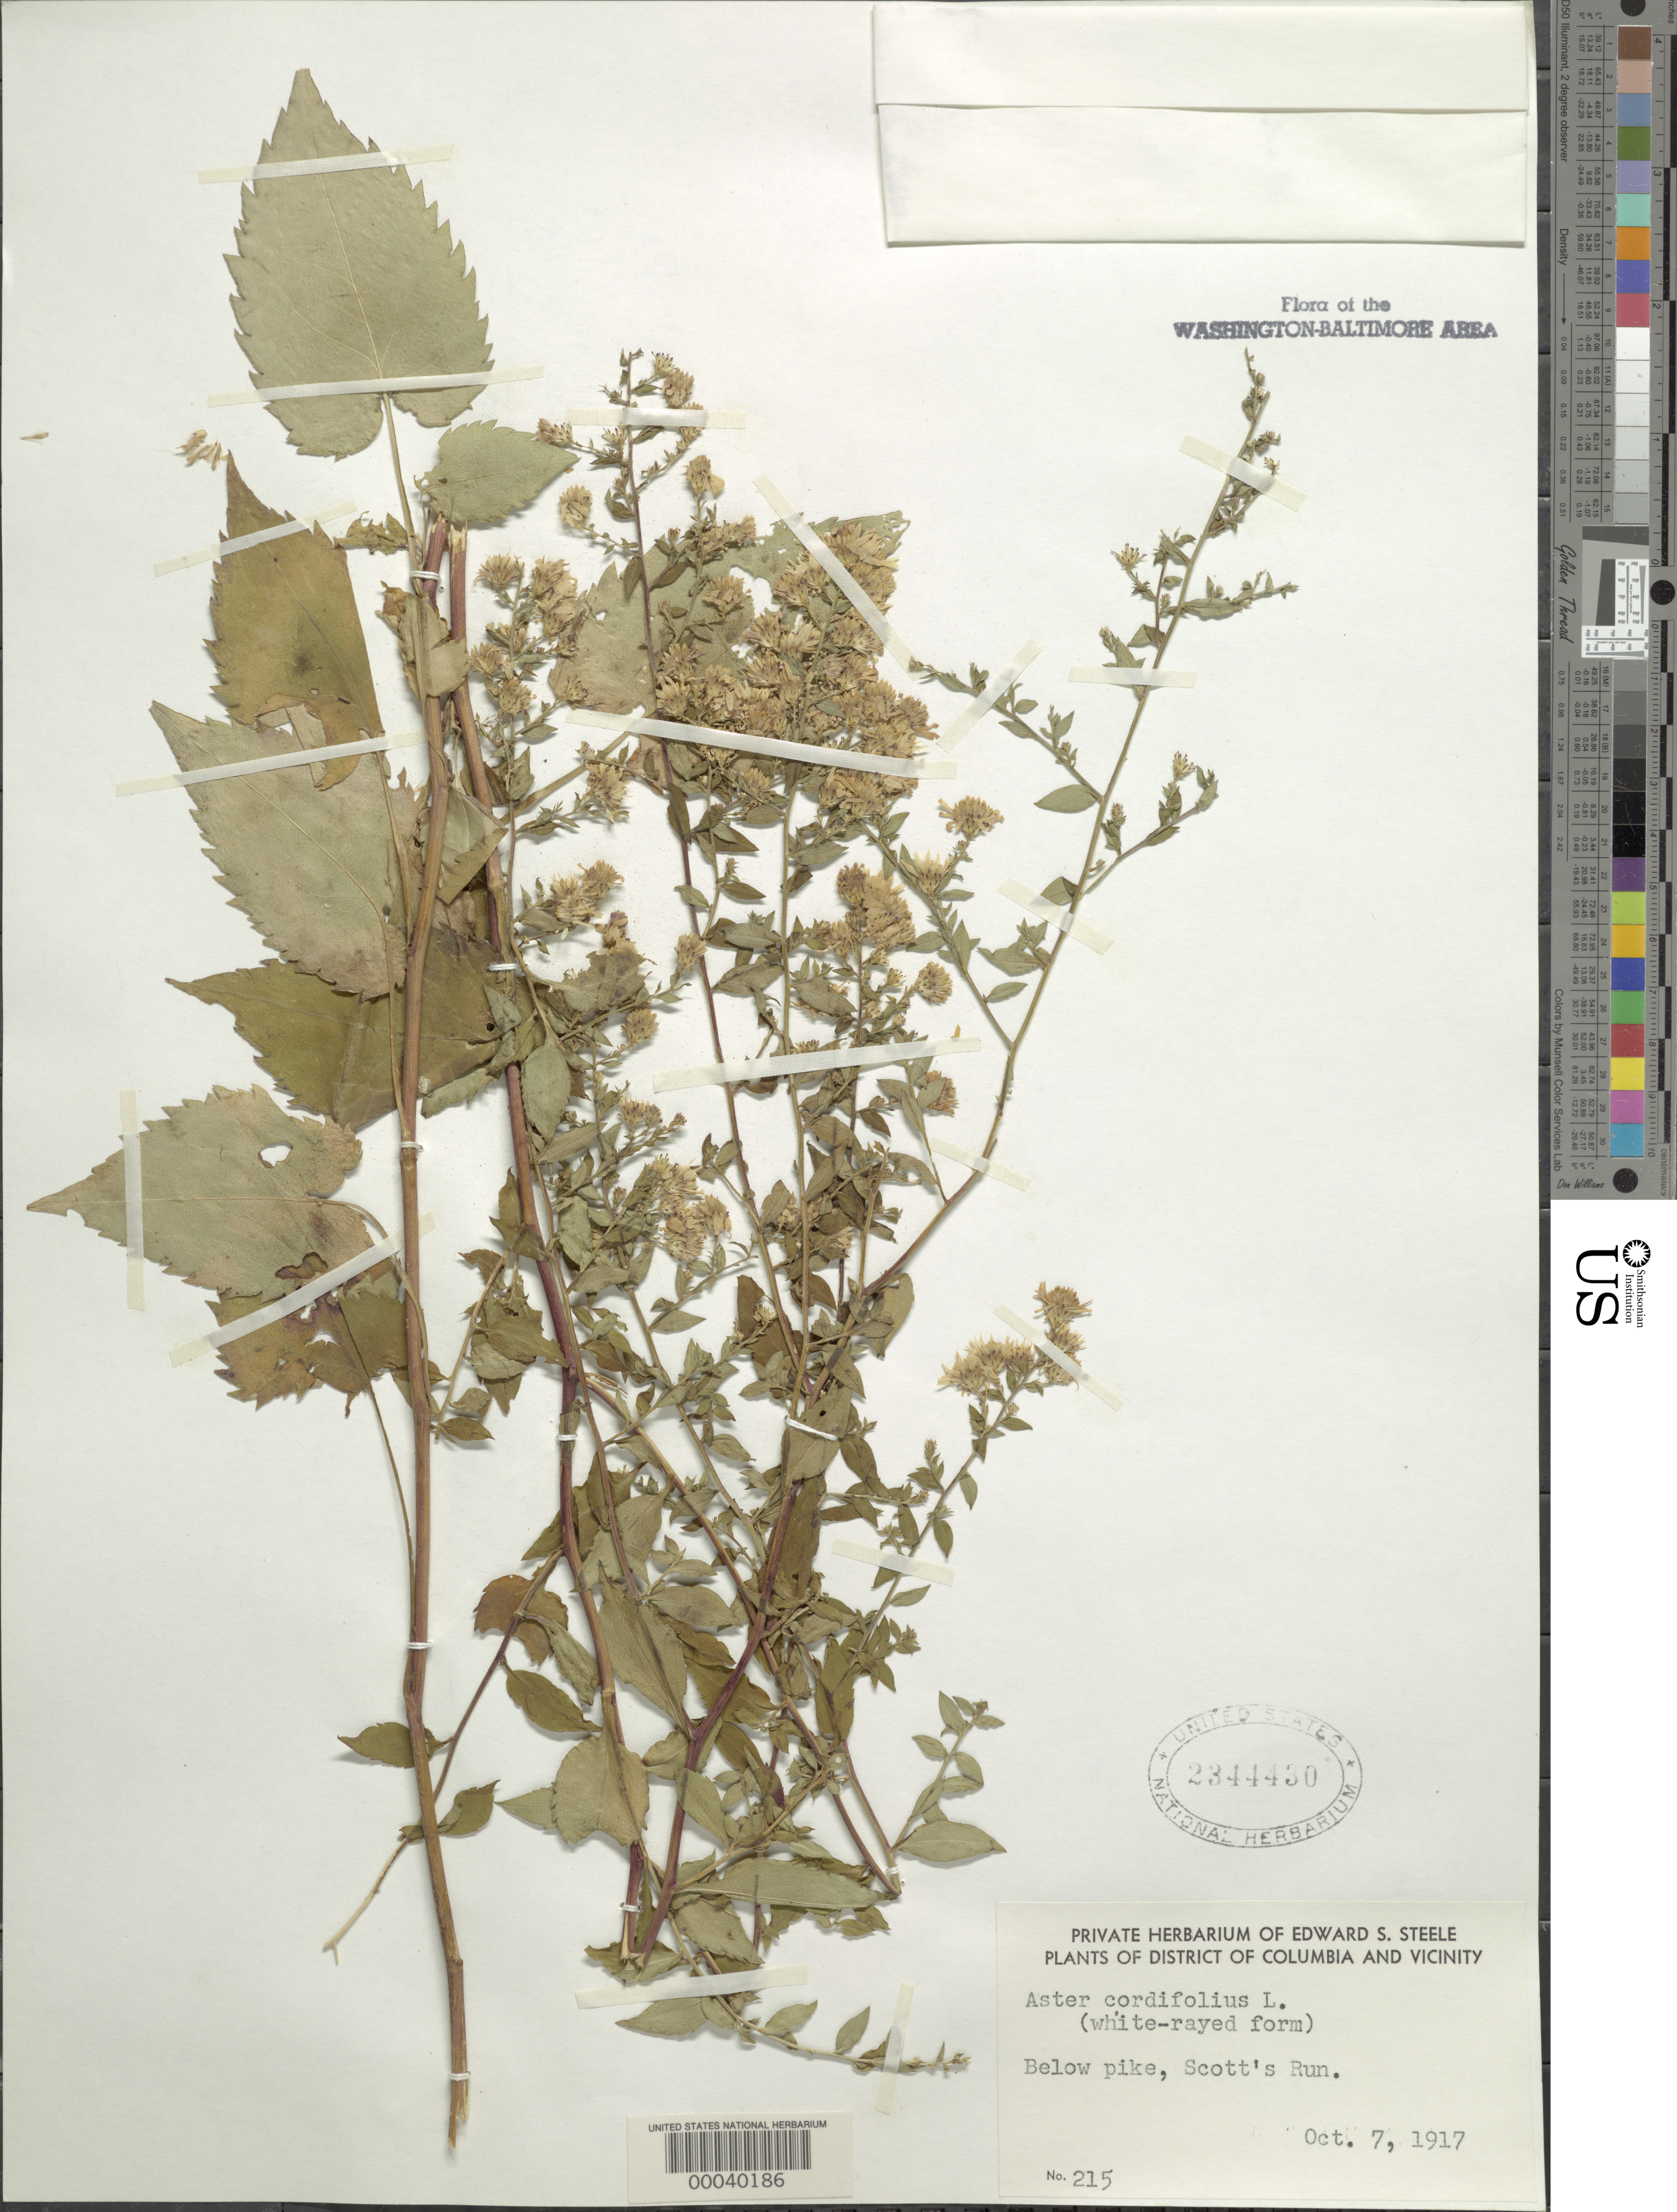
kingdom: Plantae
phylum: Tracheophyta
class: Magnoliopsida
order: Asterales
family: Asteraceae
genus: Symphyotrichum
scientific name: Symphyotrichum cordifolium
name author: (L.) G.L. Nesom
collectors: E. Steele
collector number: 215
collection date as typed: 07 Oct 1917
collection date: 1917-10-07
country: United States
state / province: Virginia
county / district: Fairfax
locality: Scott Run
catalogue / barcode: US 2344430